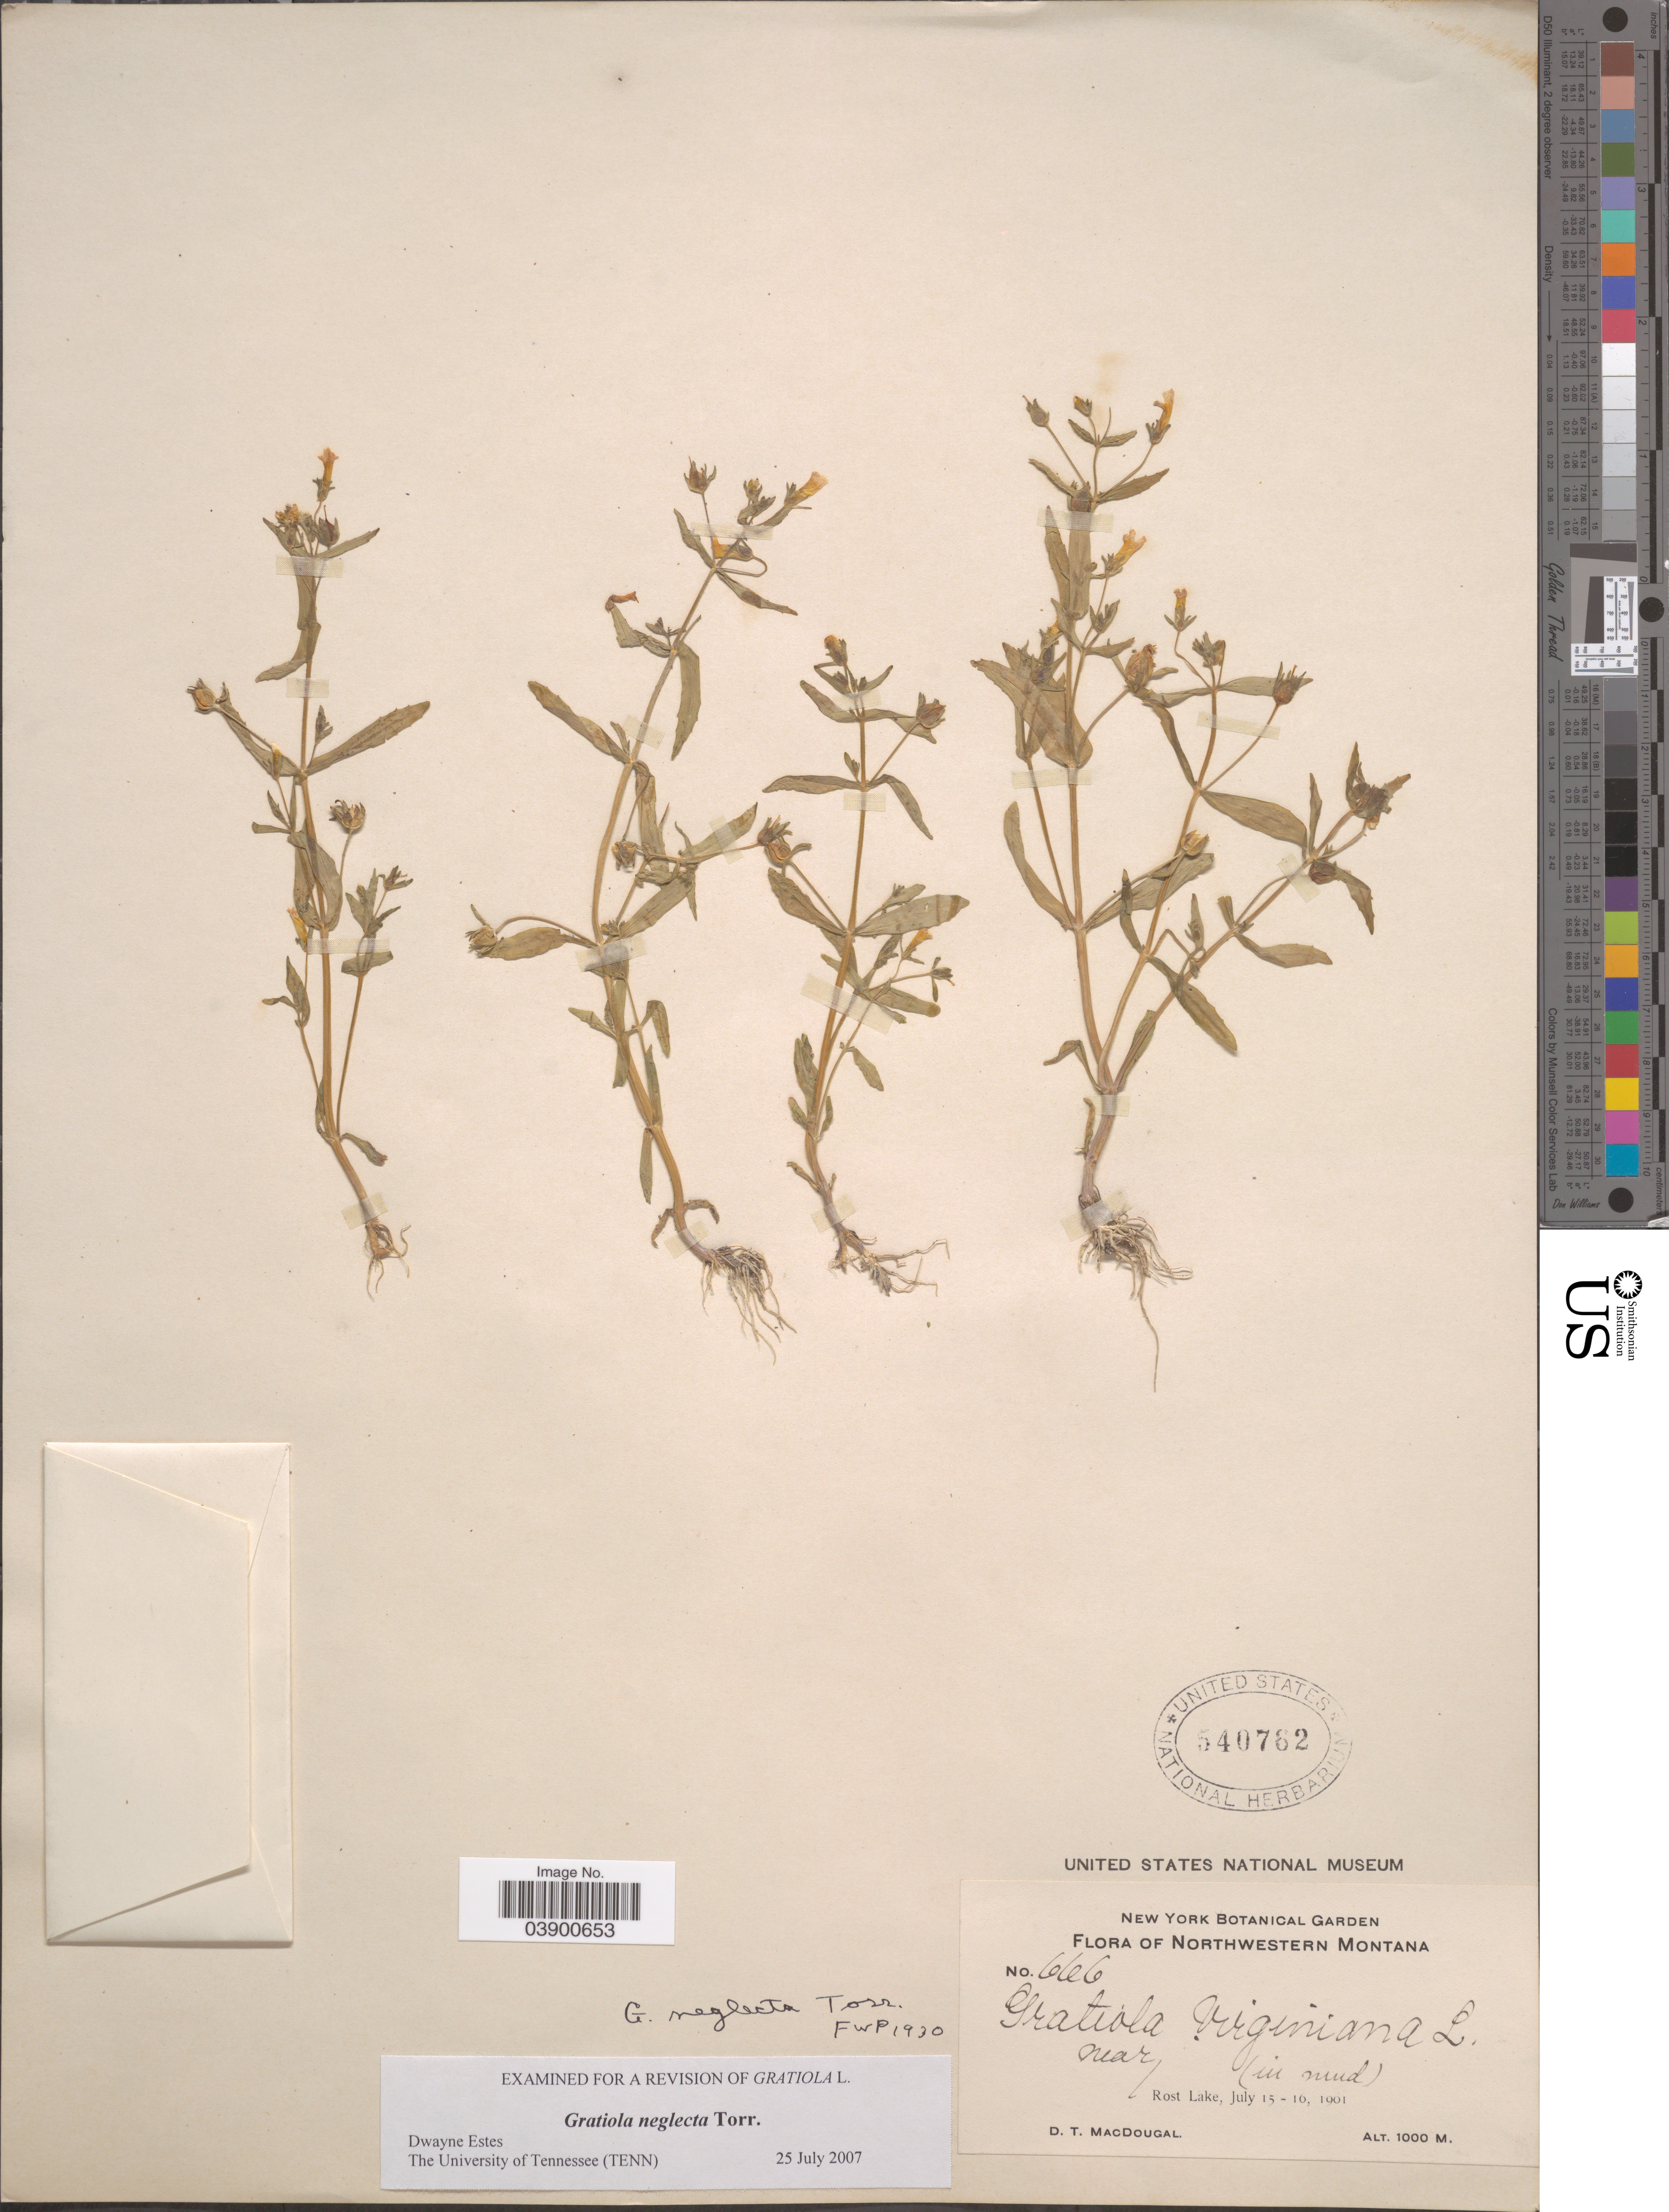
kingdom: Plantae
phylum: Tracheophyta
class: Magnoliopsida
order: Lamiales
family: Plantaginaceae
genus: Gratiola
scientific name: Gratiola neglecta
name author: Torr.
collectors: D. T. MacDougal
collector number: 666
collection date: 1901-07-15/1901-07-16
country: United States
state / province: Montana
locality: Northwestern Montana. Near Rost Lake.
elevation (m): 1000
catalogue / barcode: US 540762